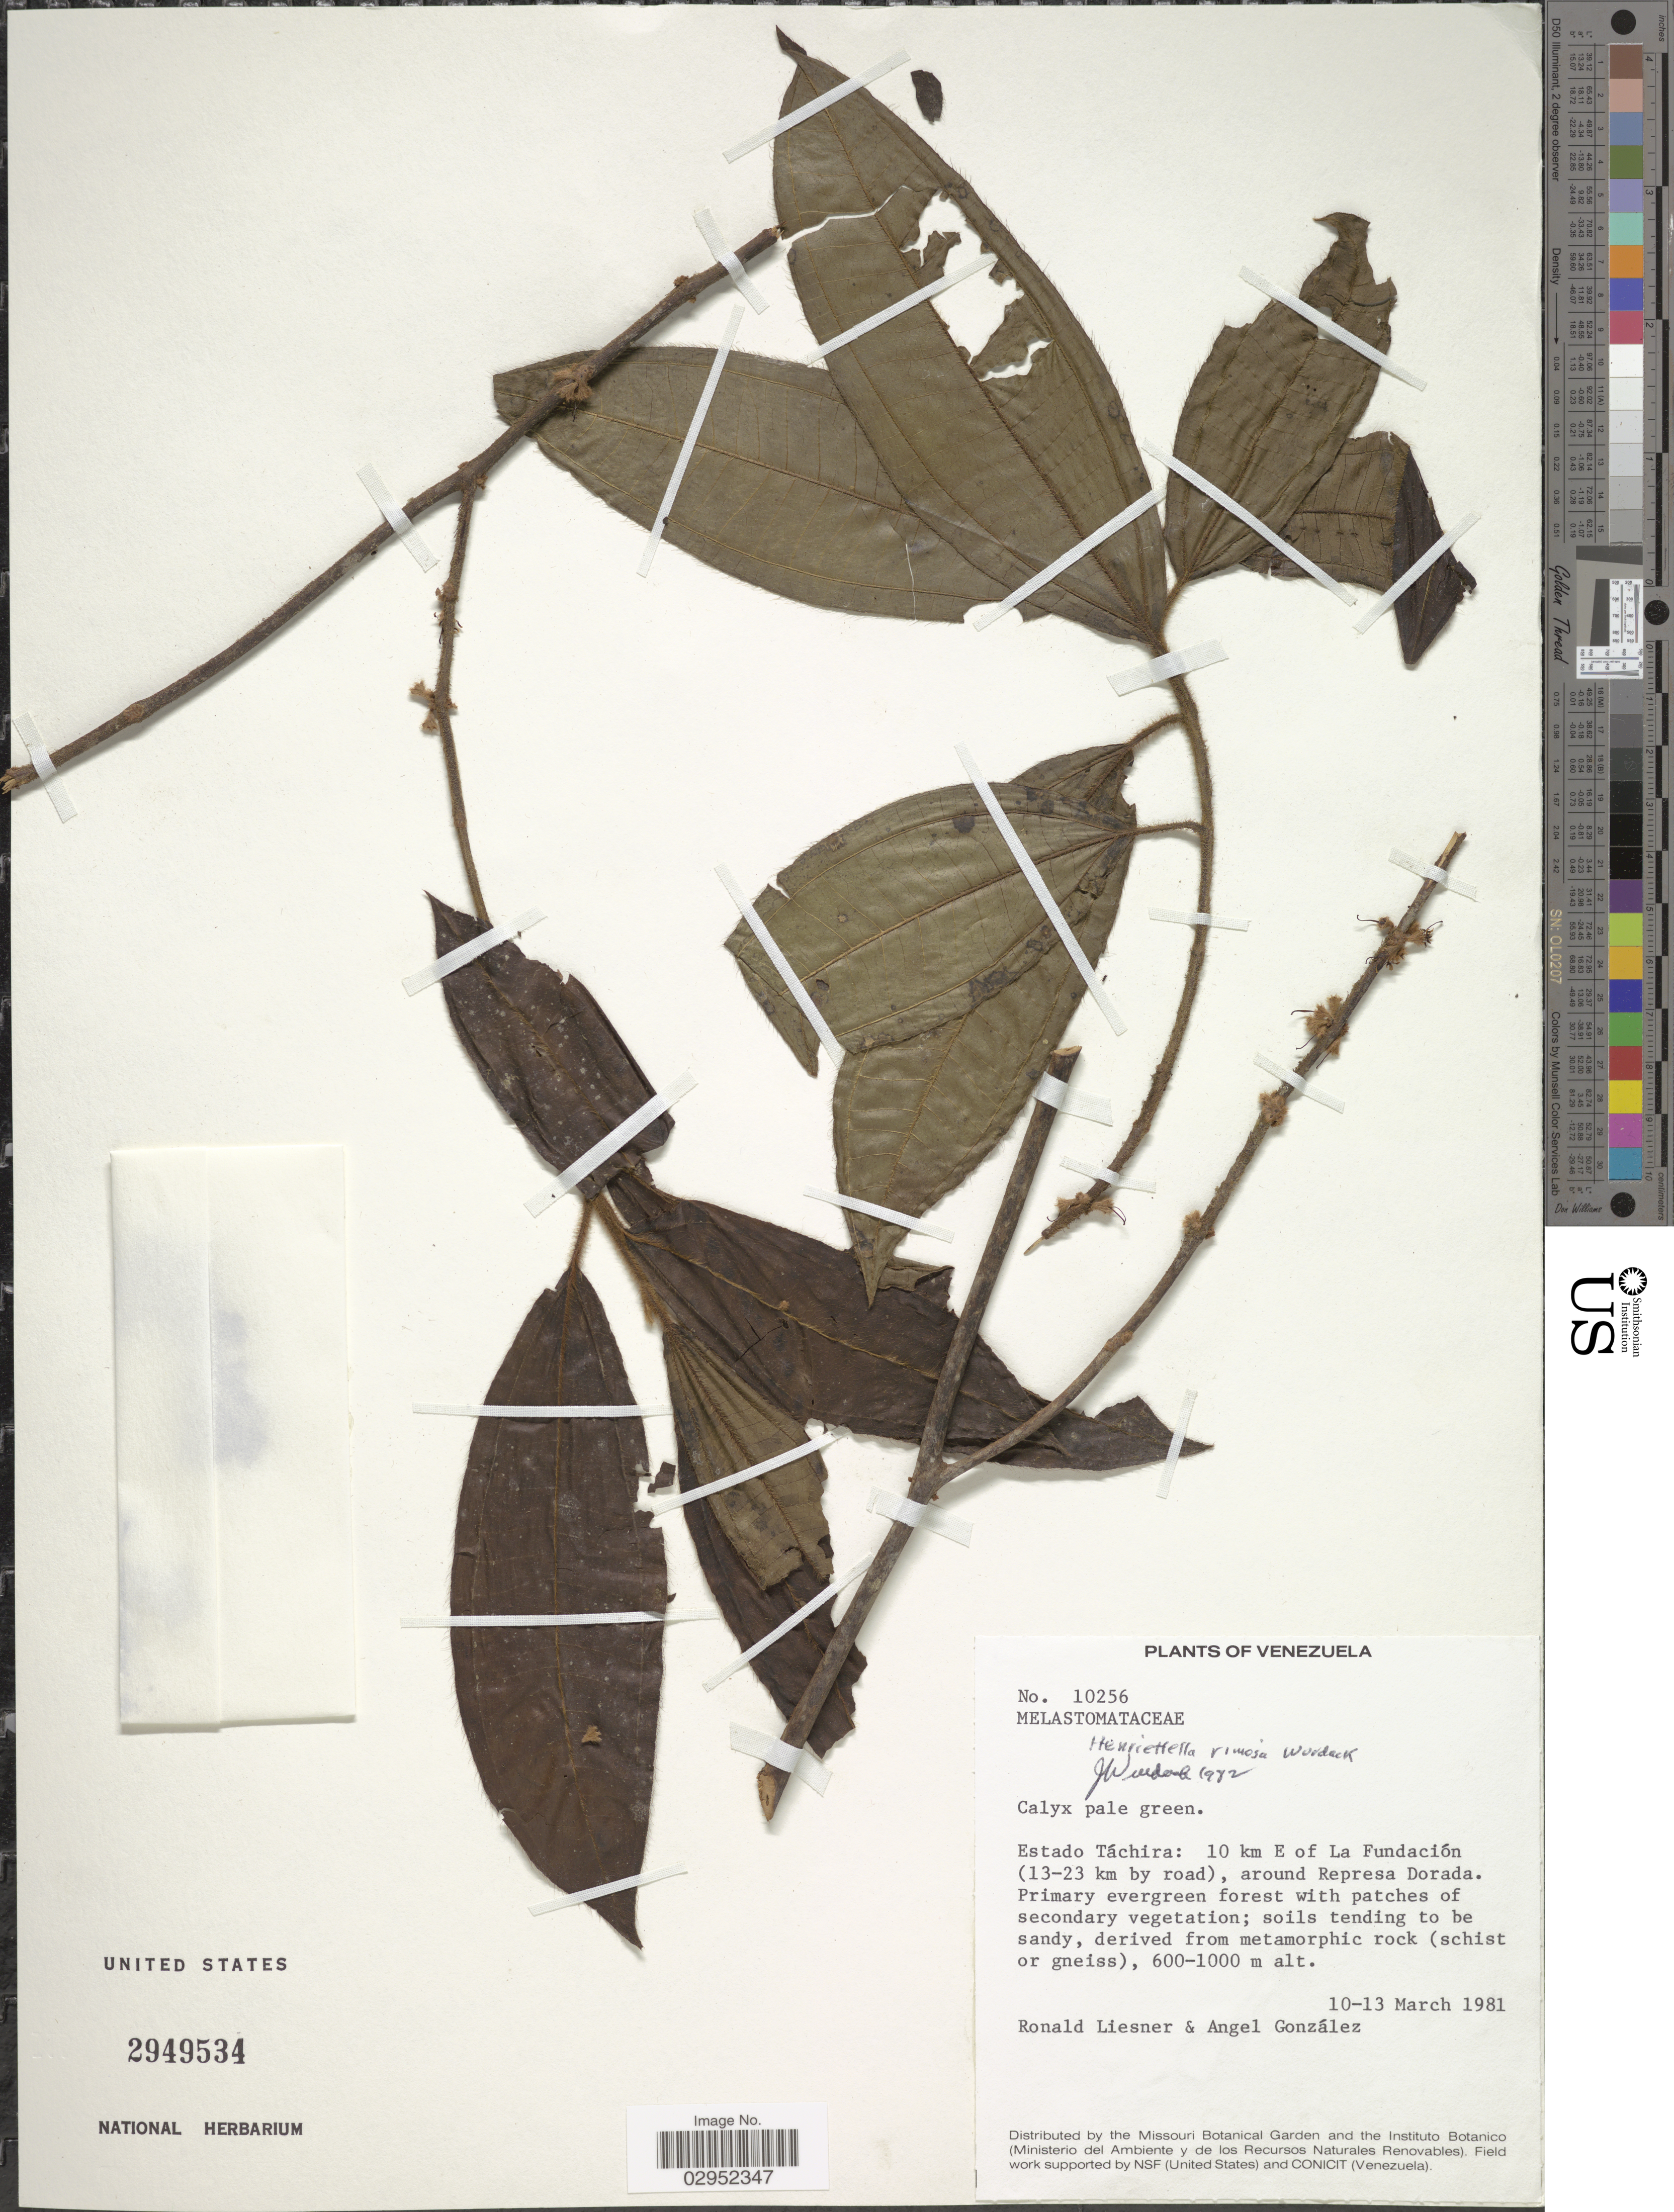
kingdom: Plantae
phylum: Tracheophyta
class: Magnoliopsida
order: Myrtales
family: Melastomataceae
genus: Henriettea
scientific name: Henriettea rimosa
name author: (Wurdack) Penneys et al.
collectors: R. L. Liesner & A. C. González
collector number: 10256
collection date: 1981-03-10/1981-03-13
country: Venezuela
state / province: Tachira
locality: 10 km E of La Fundación (13-23 km by road), around Represa Dorada.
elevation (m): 600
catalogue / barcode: US 2949534